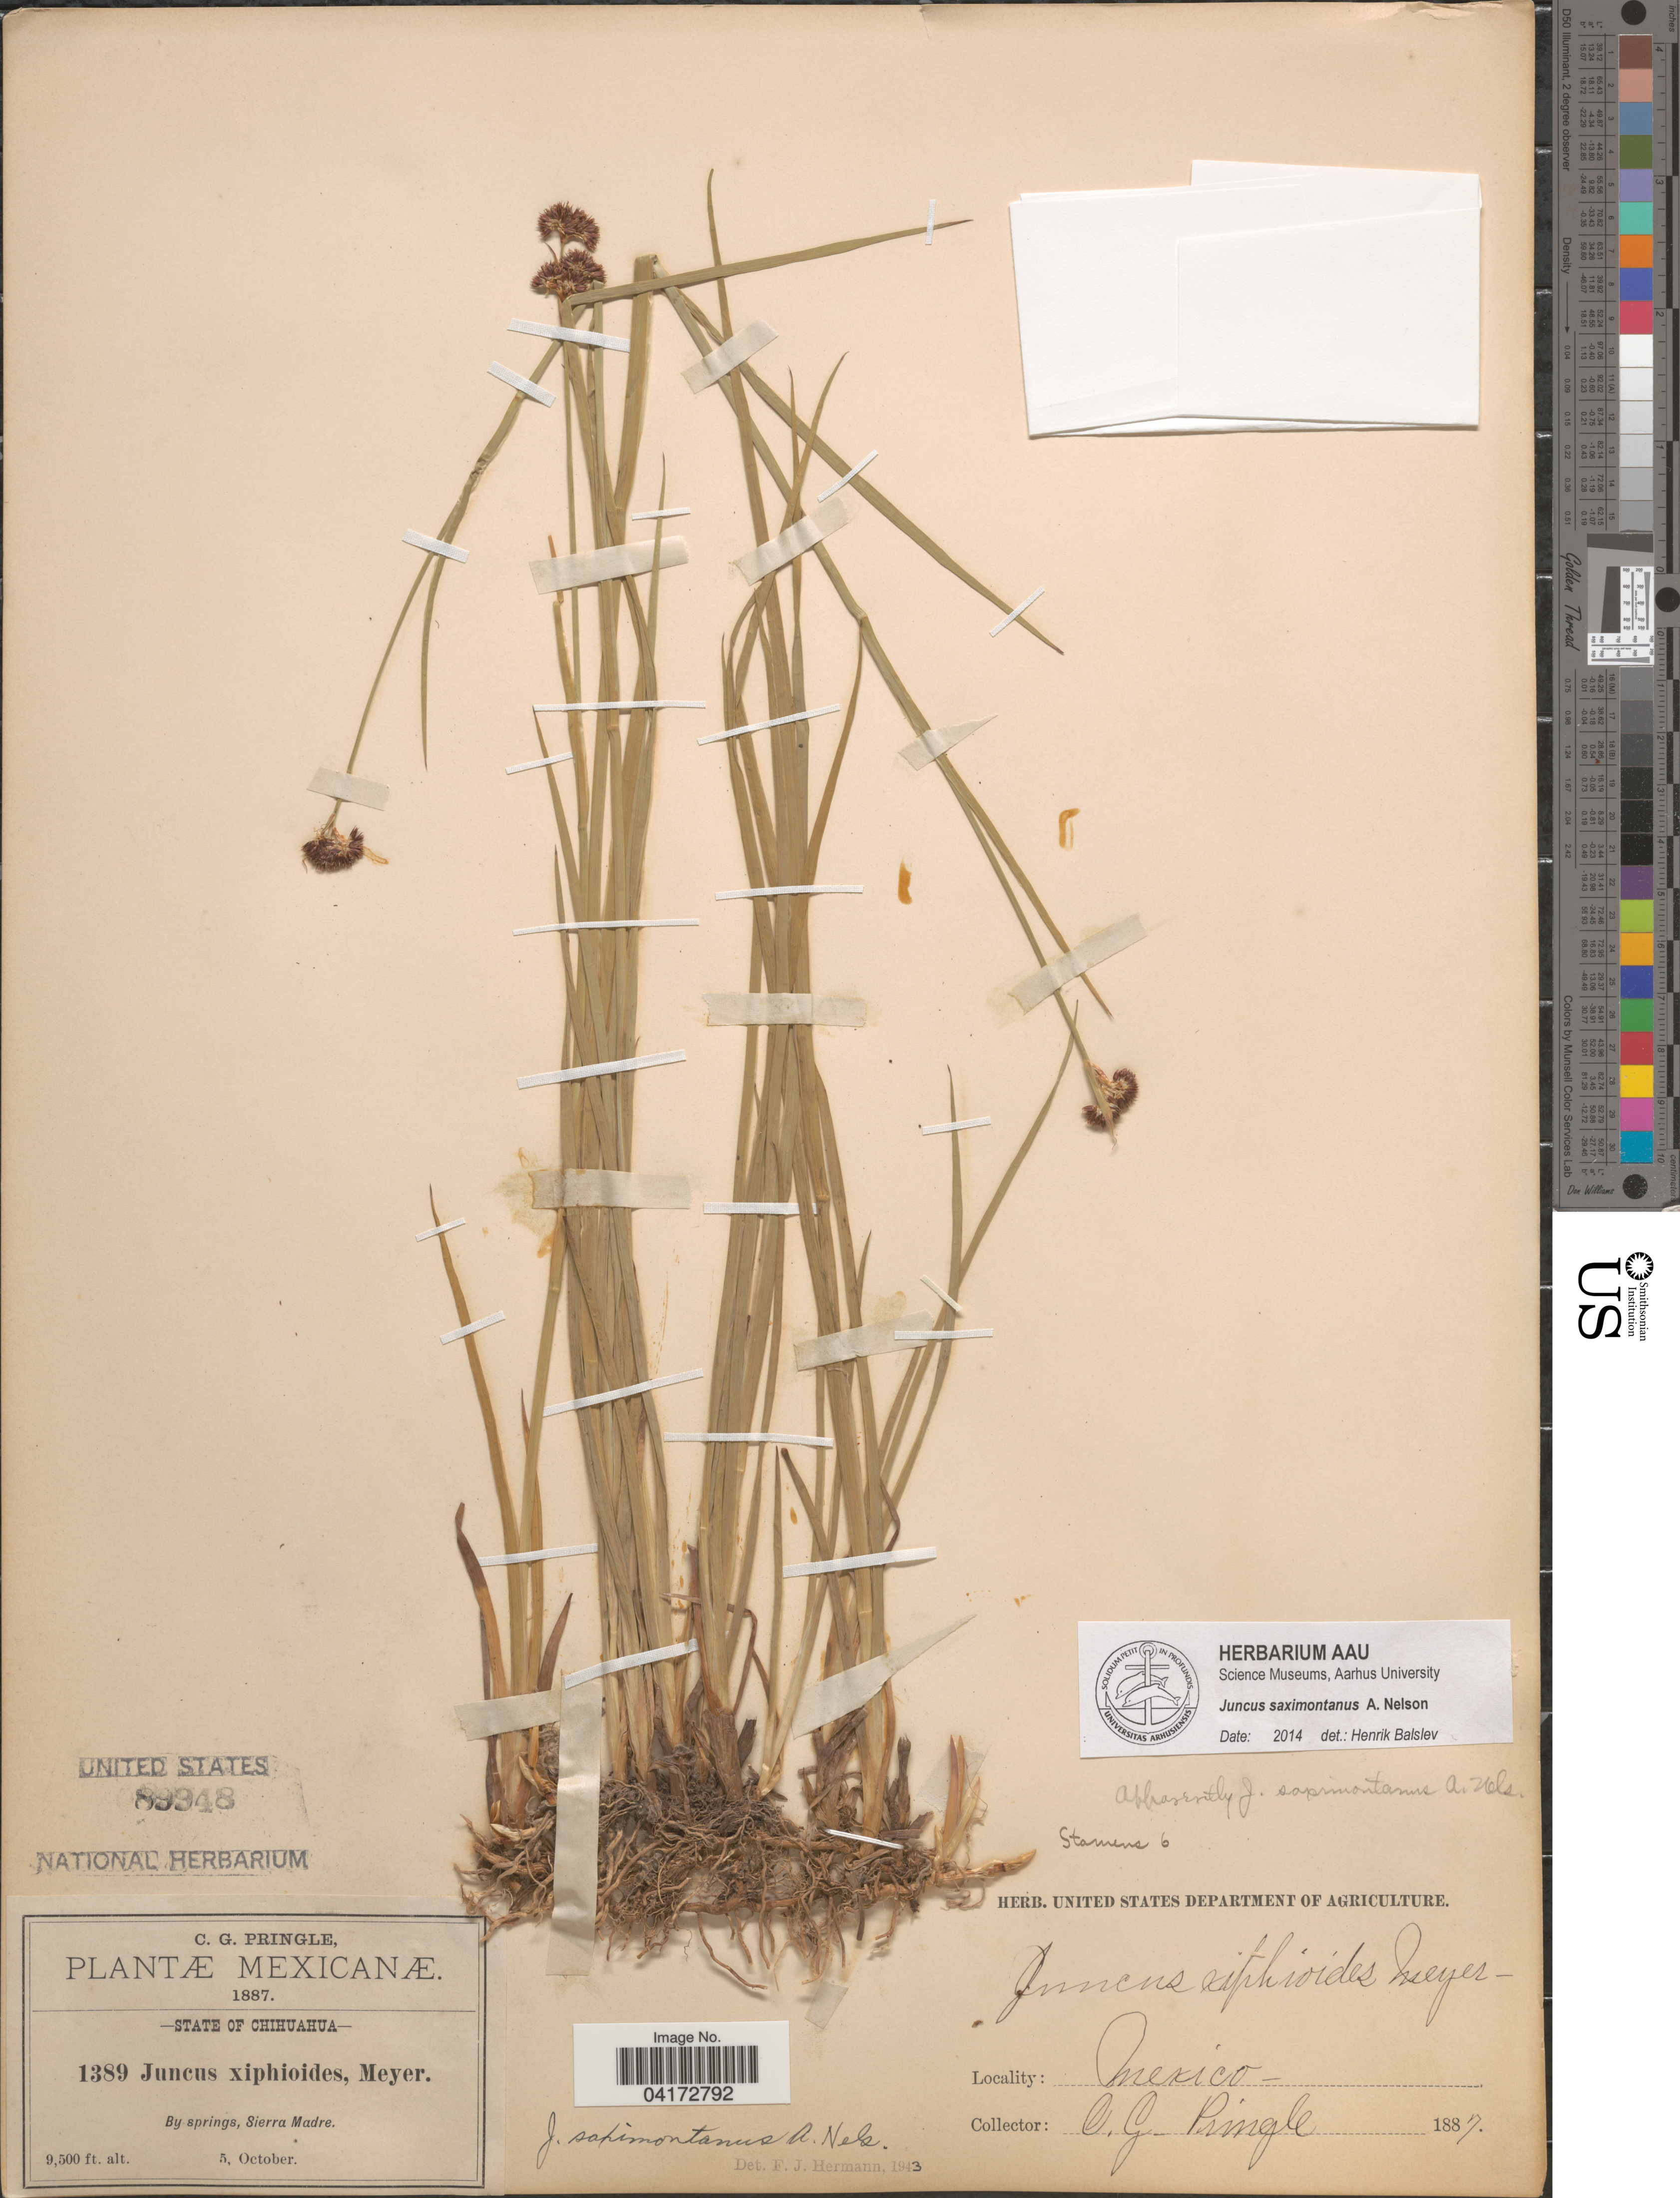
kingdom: Plantae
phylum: Tracheophyta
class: Liliopsida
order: Poales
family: Juncaceae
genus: Juncus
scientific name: Juncus saximontanus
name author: A. Nelson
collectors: C. G. Pringle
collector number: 1389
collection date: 1887-10-05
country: Mexico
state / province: Chihuahua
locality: Mexicanæ. Sierra Madre.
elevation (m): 2896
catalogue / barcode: US 89948